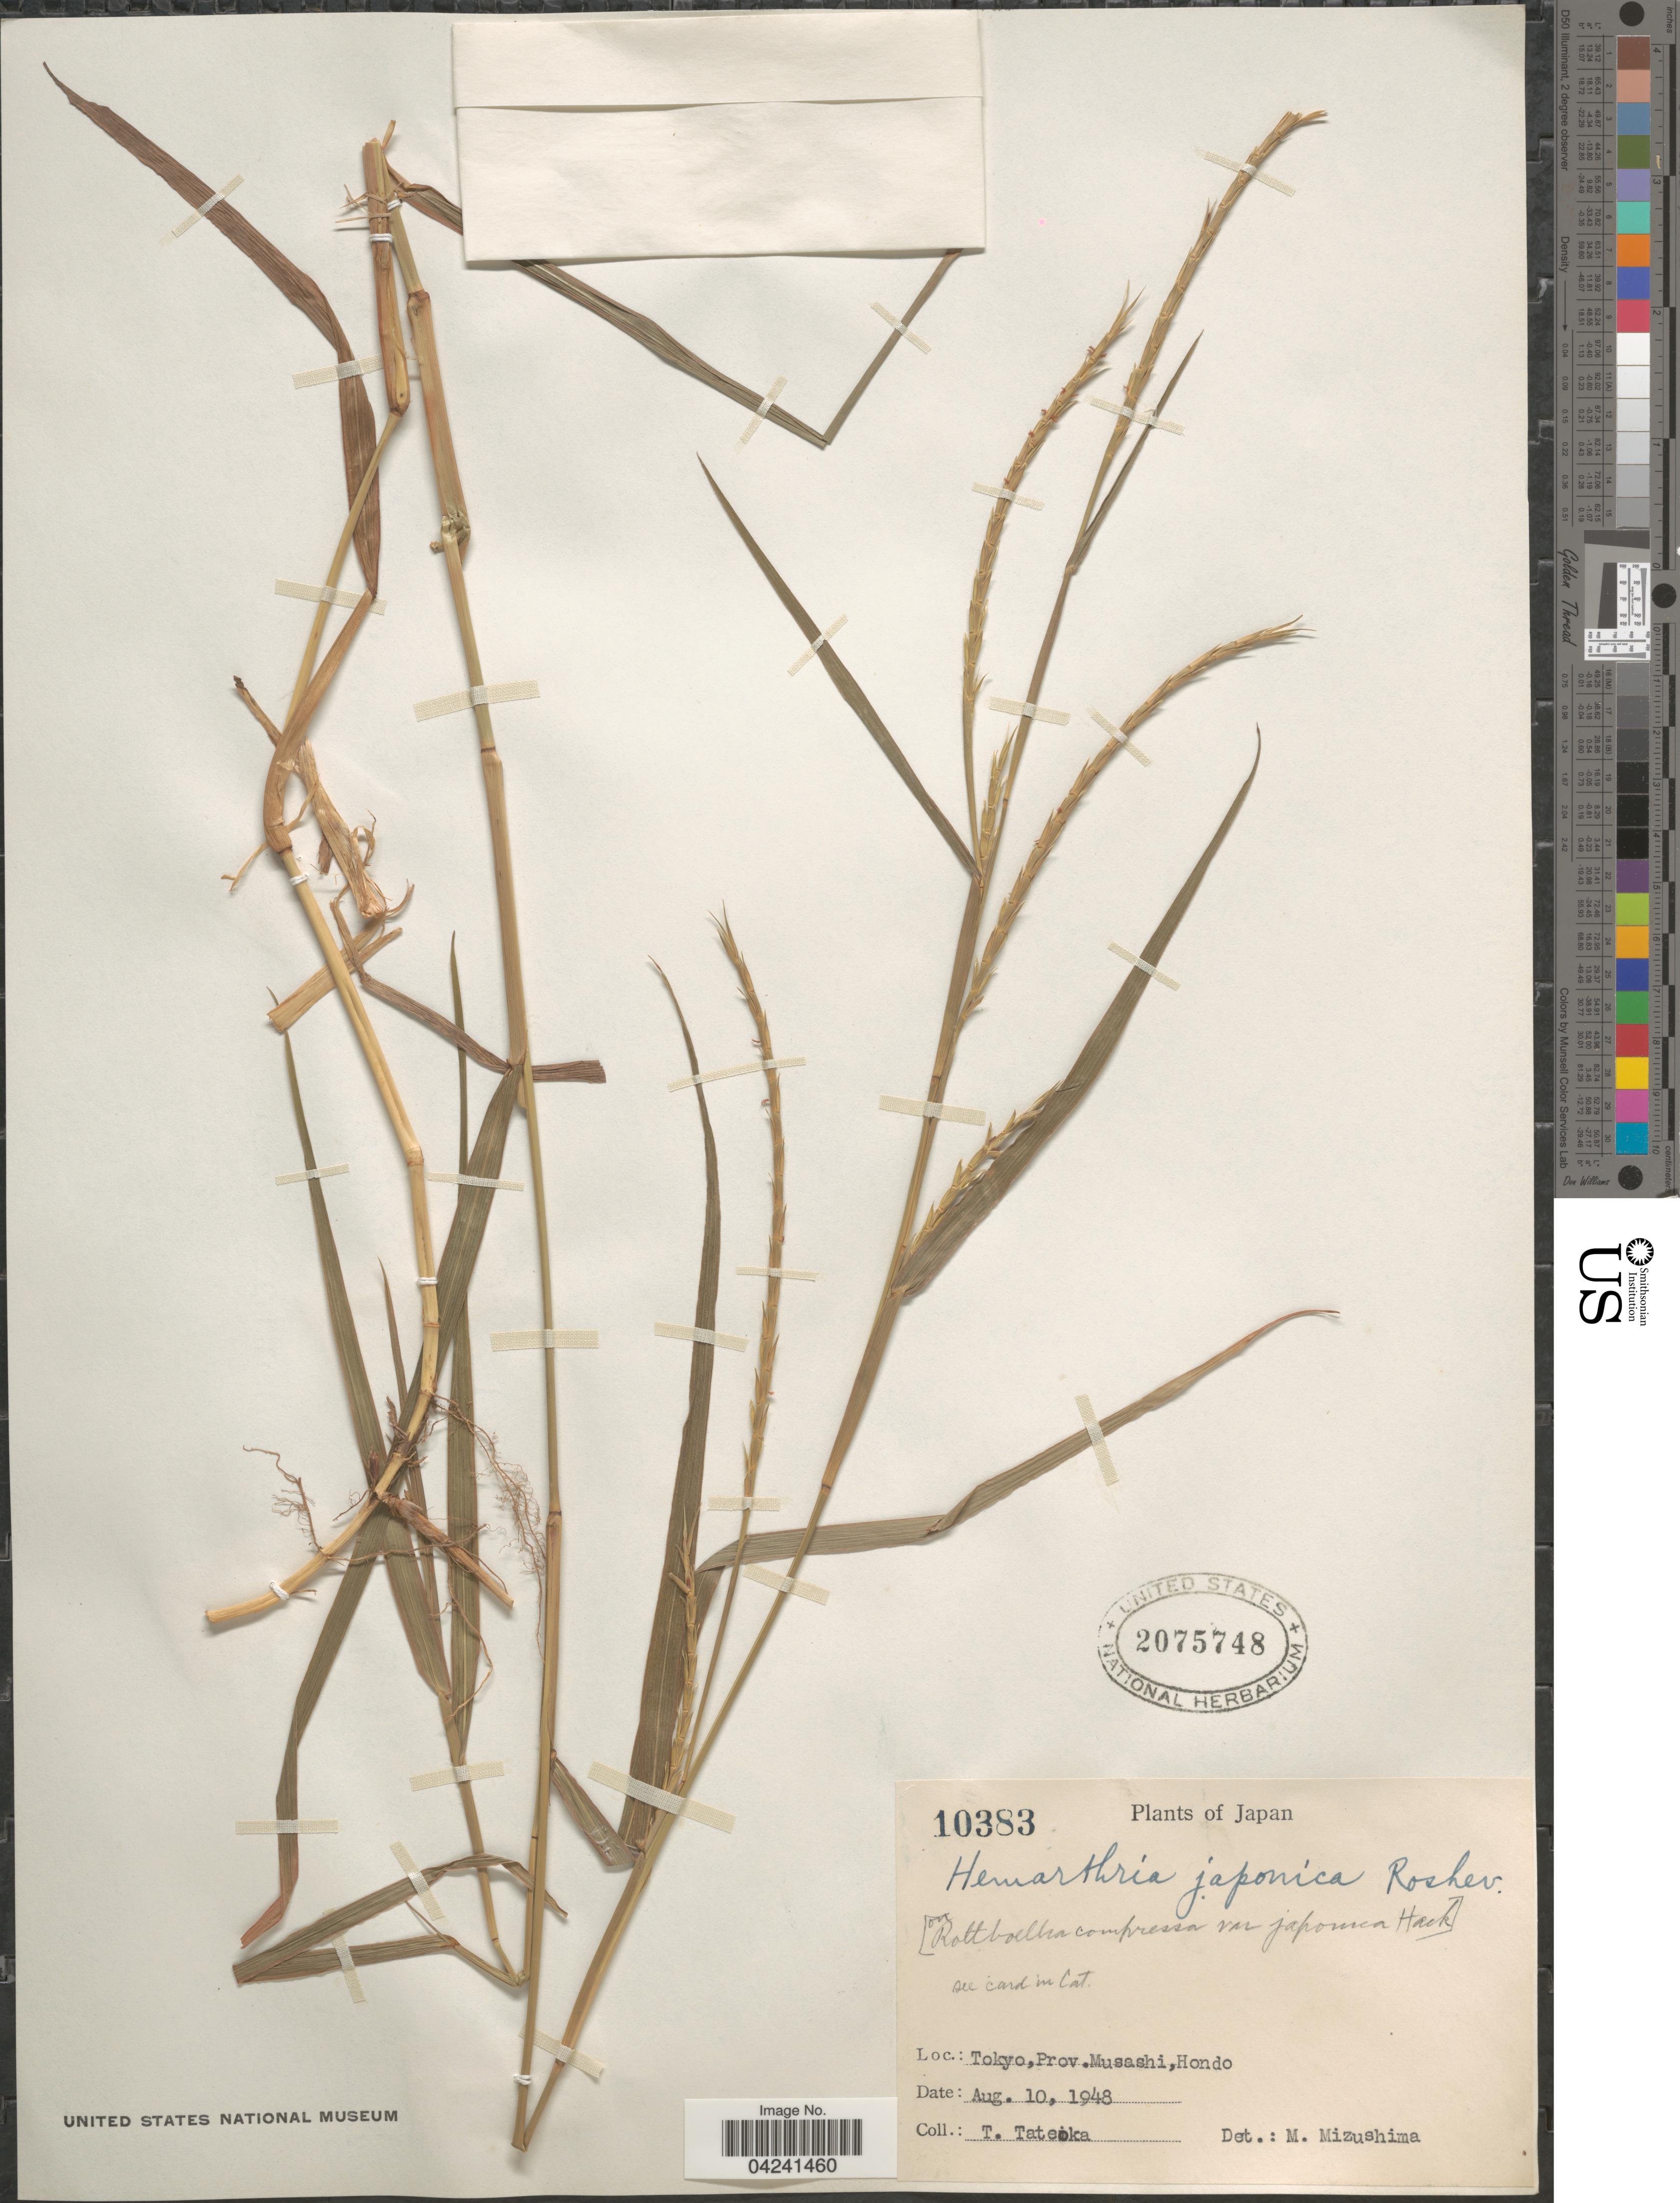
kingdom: Plantae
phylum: Tracheophyta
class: Liliopsida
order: Poales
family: Poaceae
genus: Hemarthria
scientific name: Hemarthria compressa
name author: (L.) R. Br.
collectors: T. Tateoka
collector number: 10383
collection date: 1948-08-10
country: Japan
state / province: Tokyo, Federal City of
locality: Prov. Musashi, Hondo.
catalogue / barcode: US 2075748